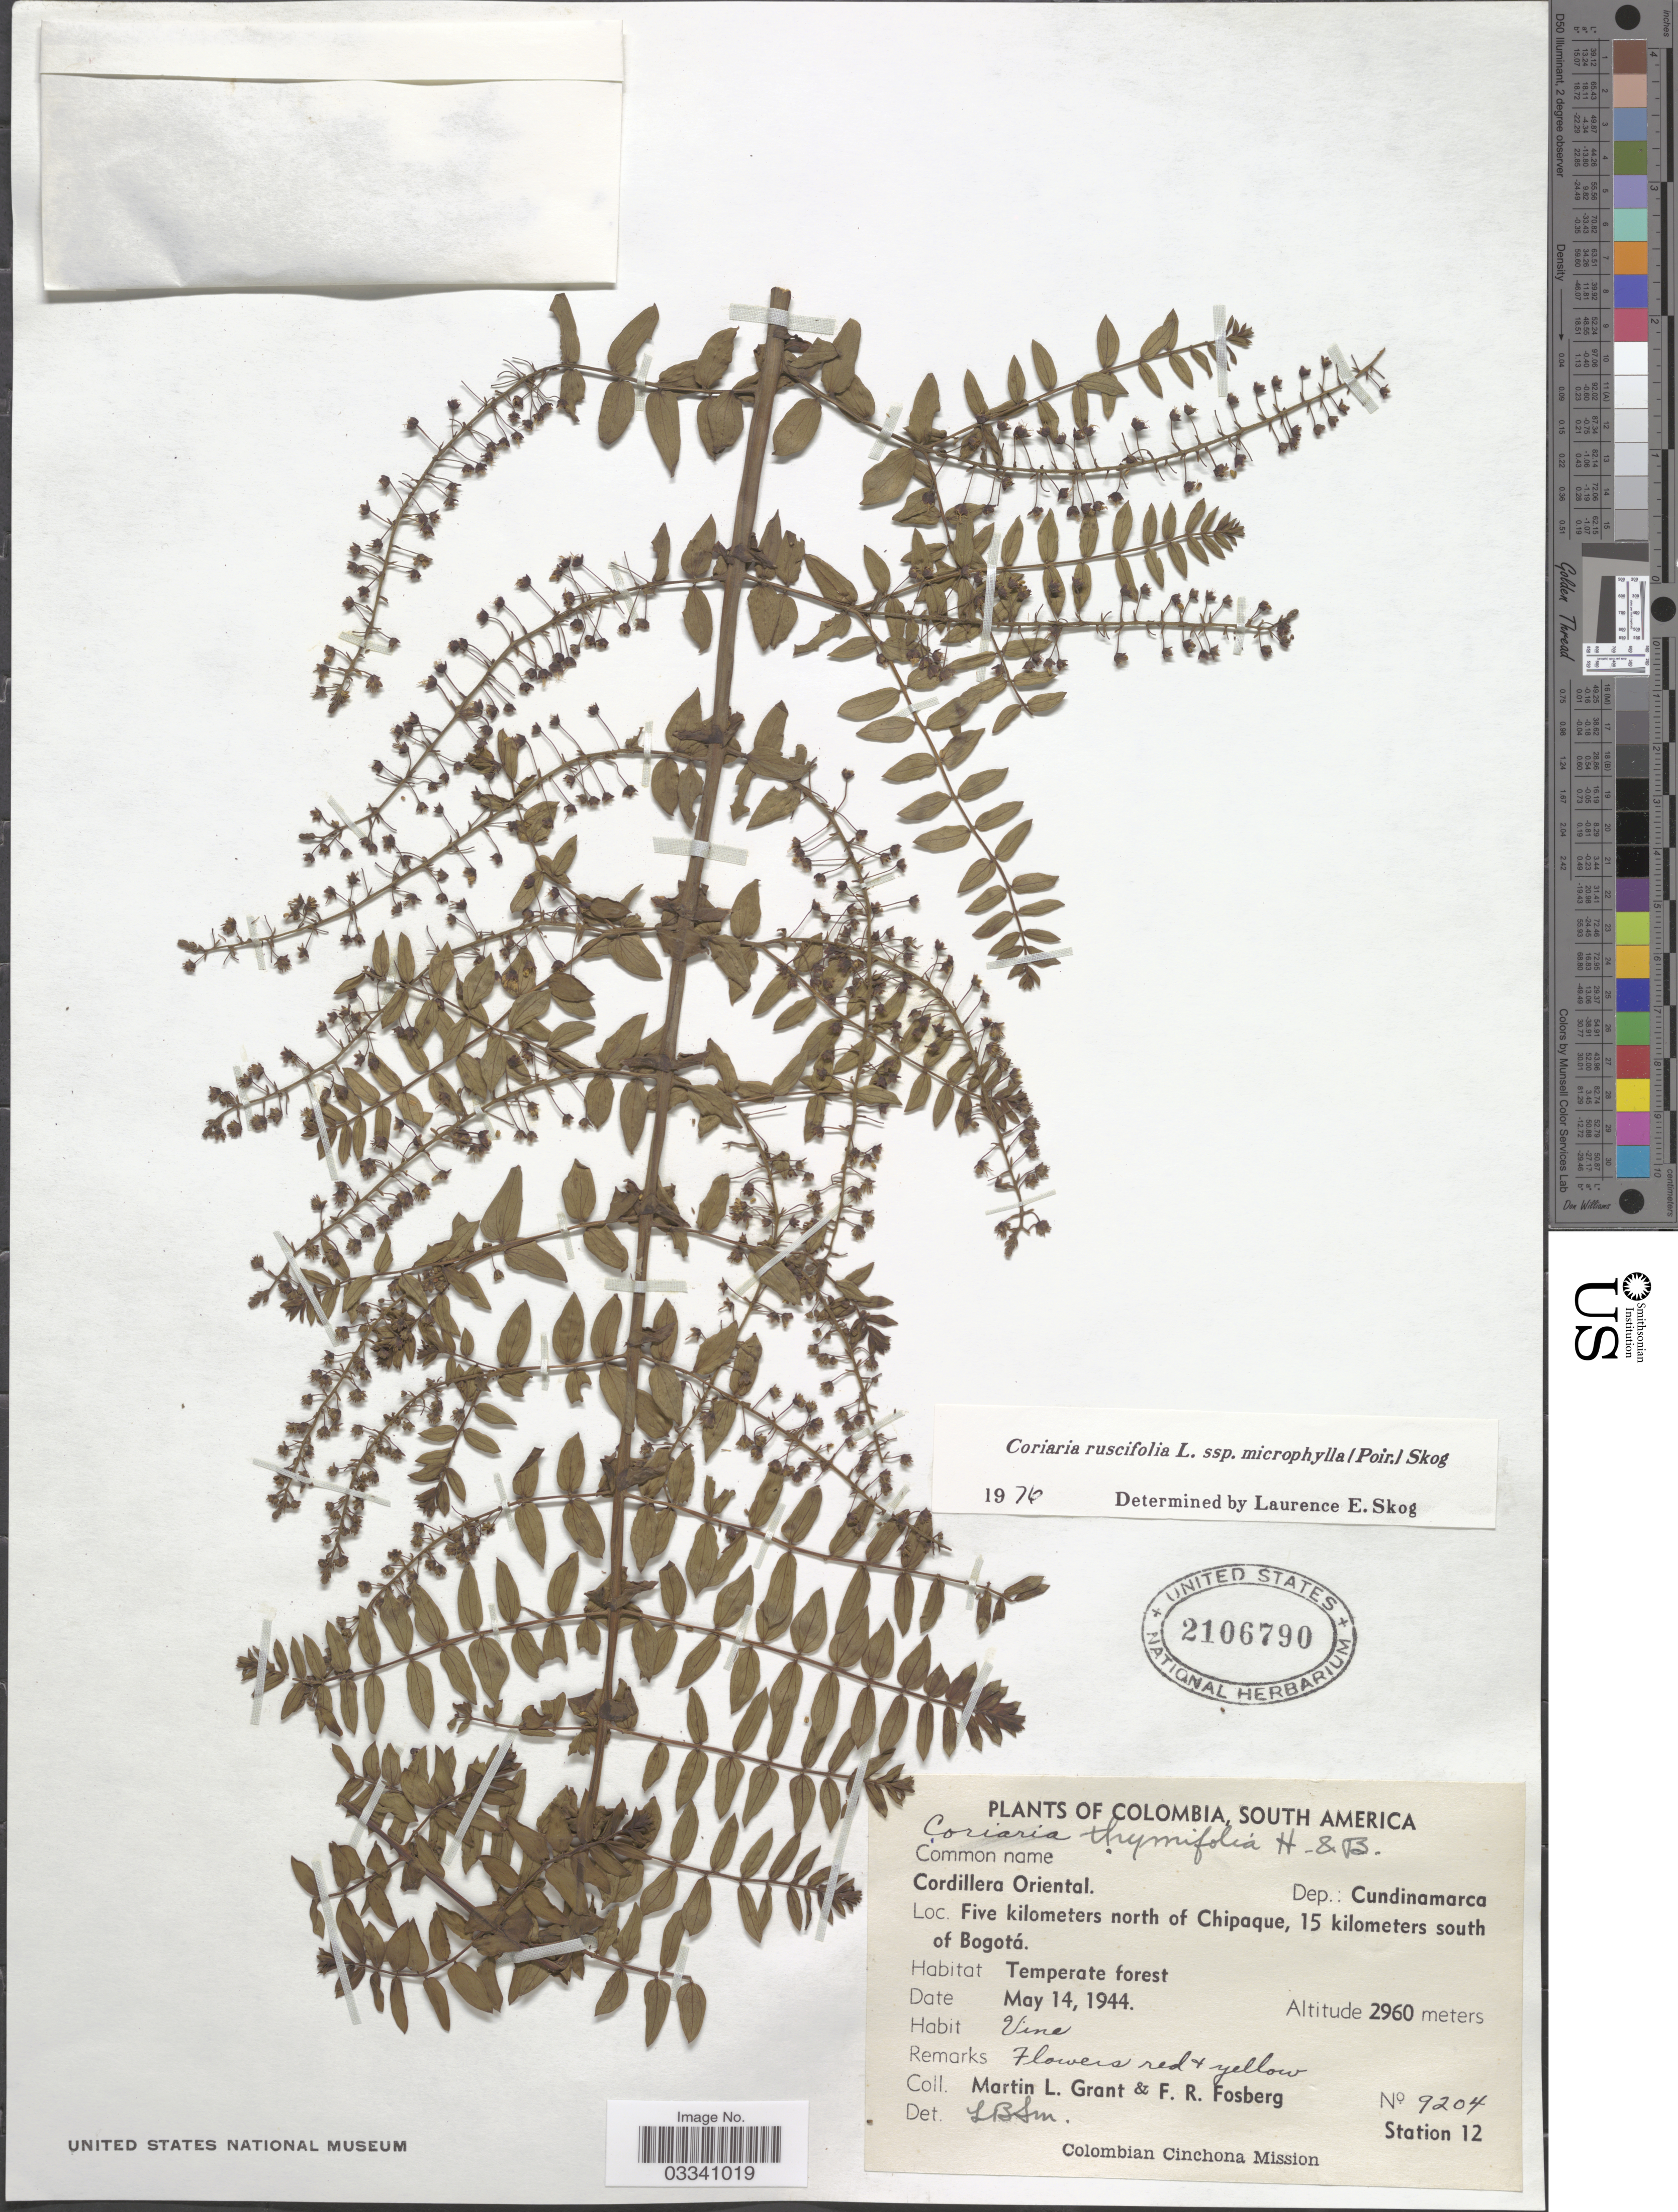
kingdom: Plantae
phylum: Tracheophyta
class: Magnoliopsida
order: Cucurbitales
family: Coriariaceae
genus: Coriaria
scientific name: Coriaria ruscifolia subsp. microphylla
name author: (Poir.) L.E. Skog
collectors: M. L. Grant & F. R. Fosberg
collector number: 9204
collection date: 1944-05-14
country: Colombia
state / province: Cundinamarca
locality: Cordillera Oriental, Dep.: Cundinamarca, Five kilometers north of Chipaque, 15 kilometers south of Bogotá, Station 12.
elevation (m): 2960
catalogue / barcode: US 2106790